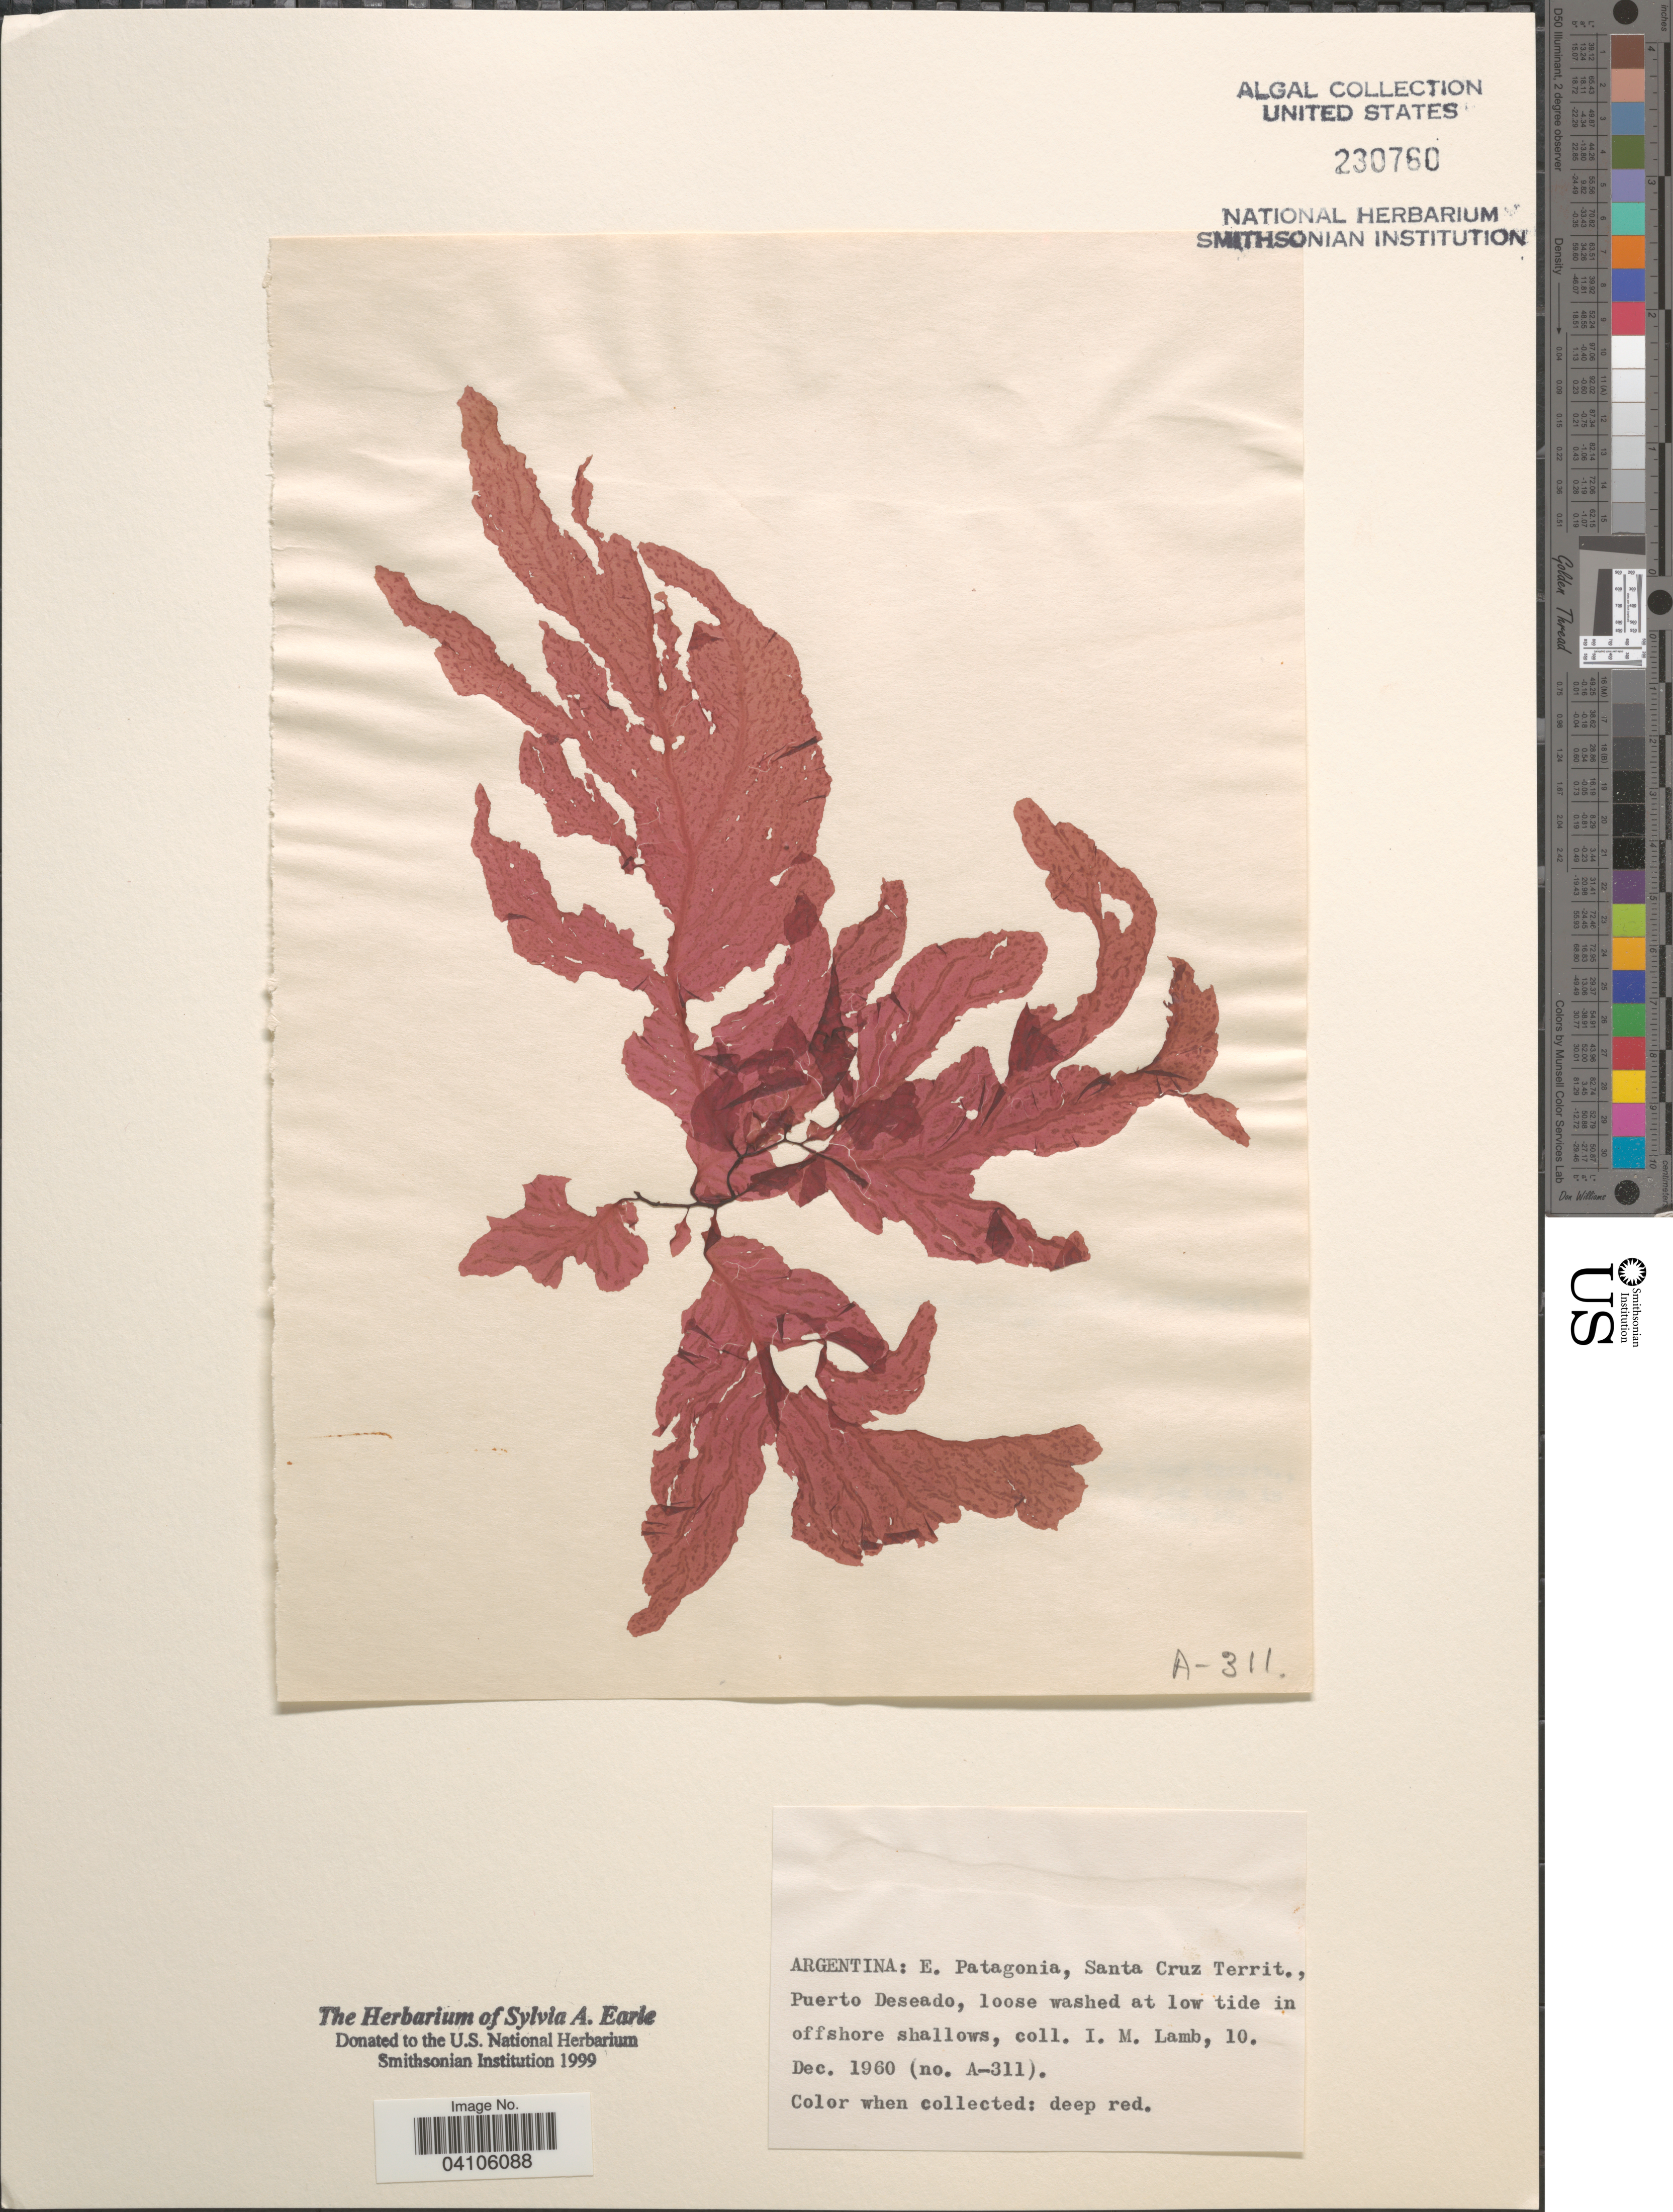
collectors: I. M. Lamb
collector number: A-311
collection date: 1960-12-10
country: Argentina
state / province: Santa Cruz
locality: E. Patagonia, Santa Cruz Territ., Puerto Deseado.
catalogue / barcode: US 230760